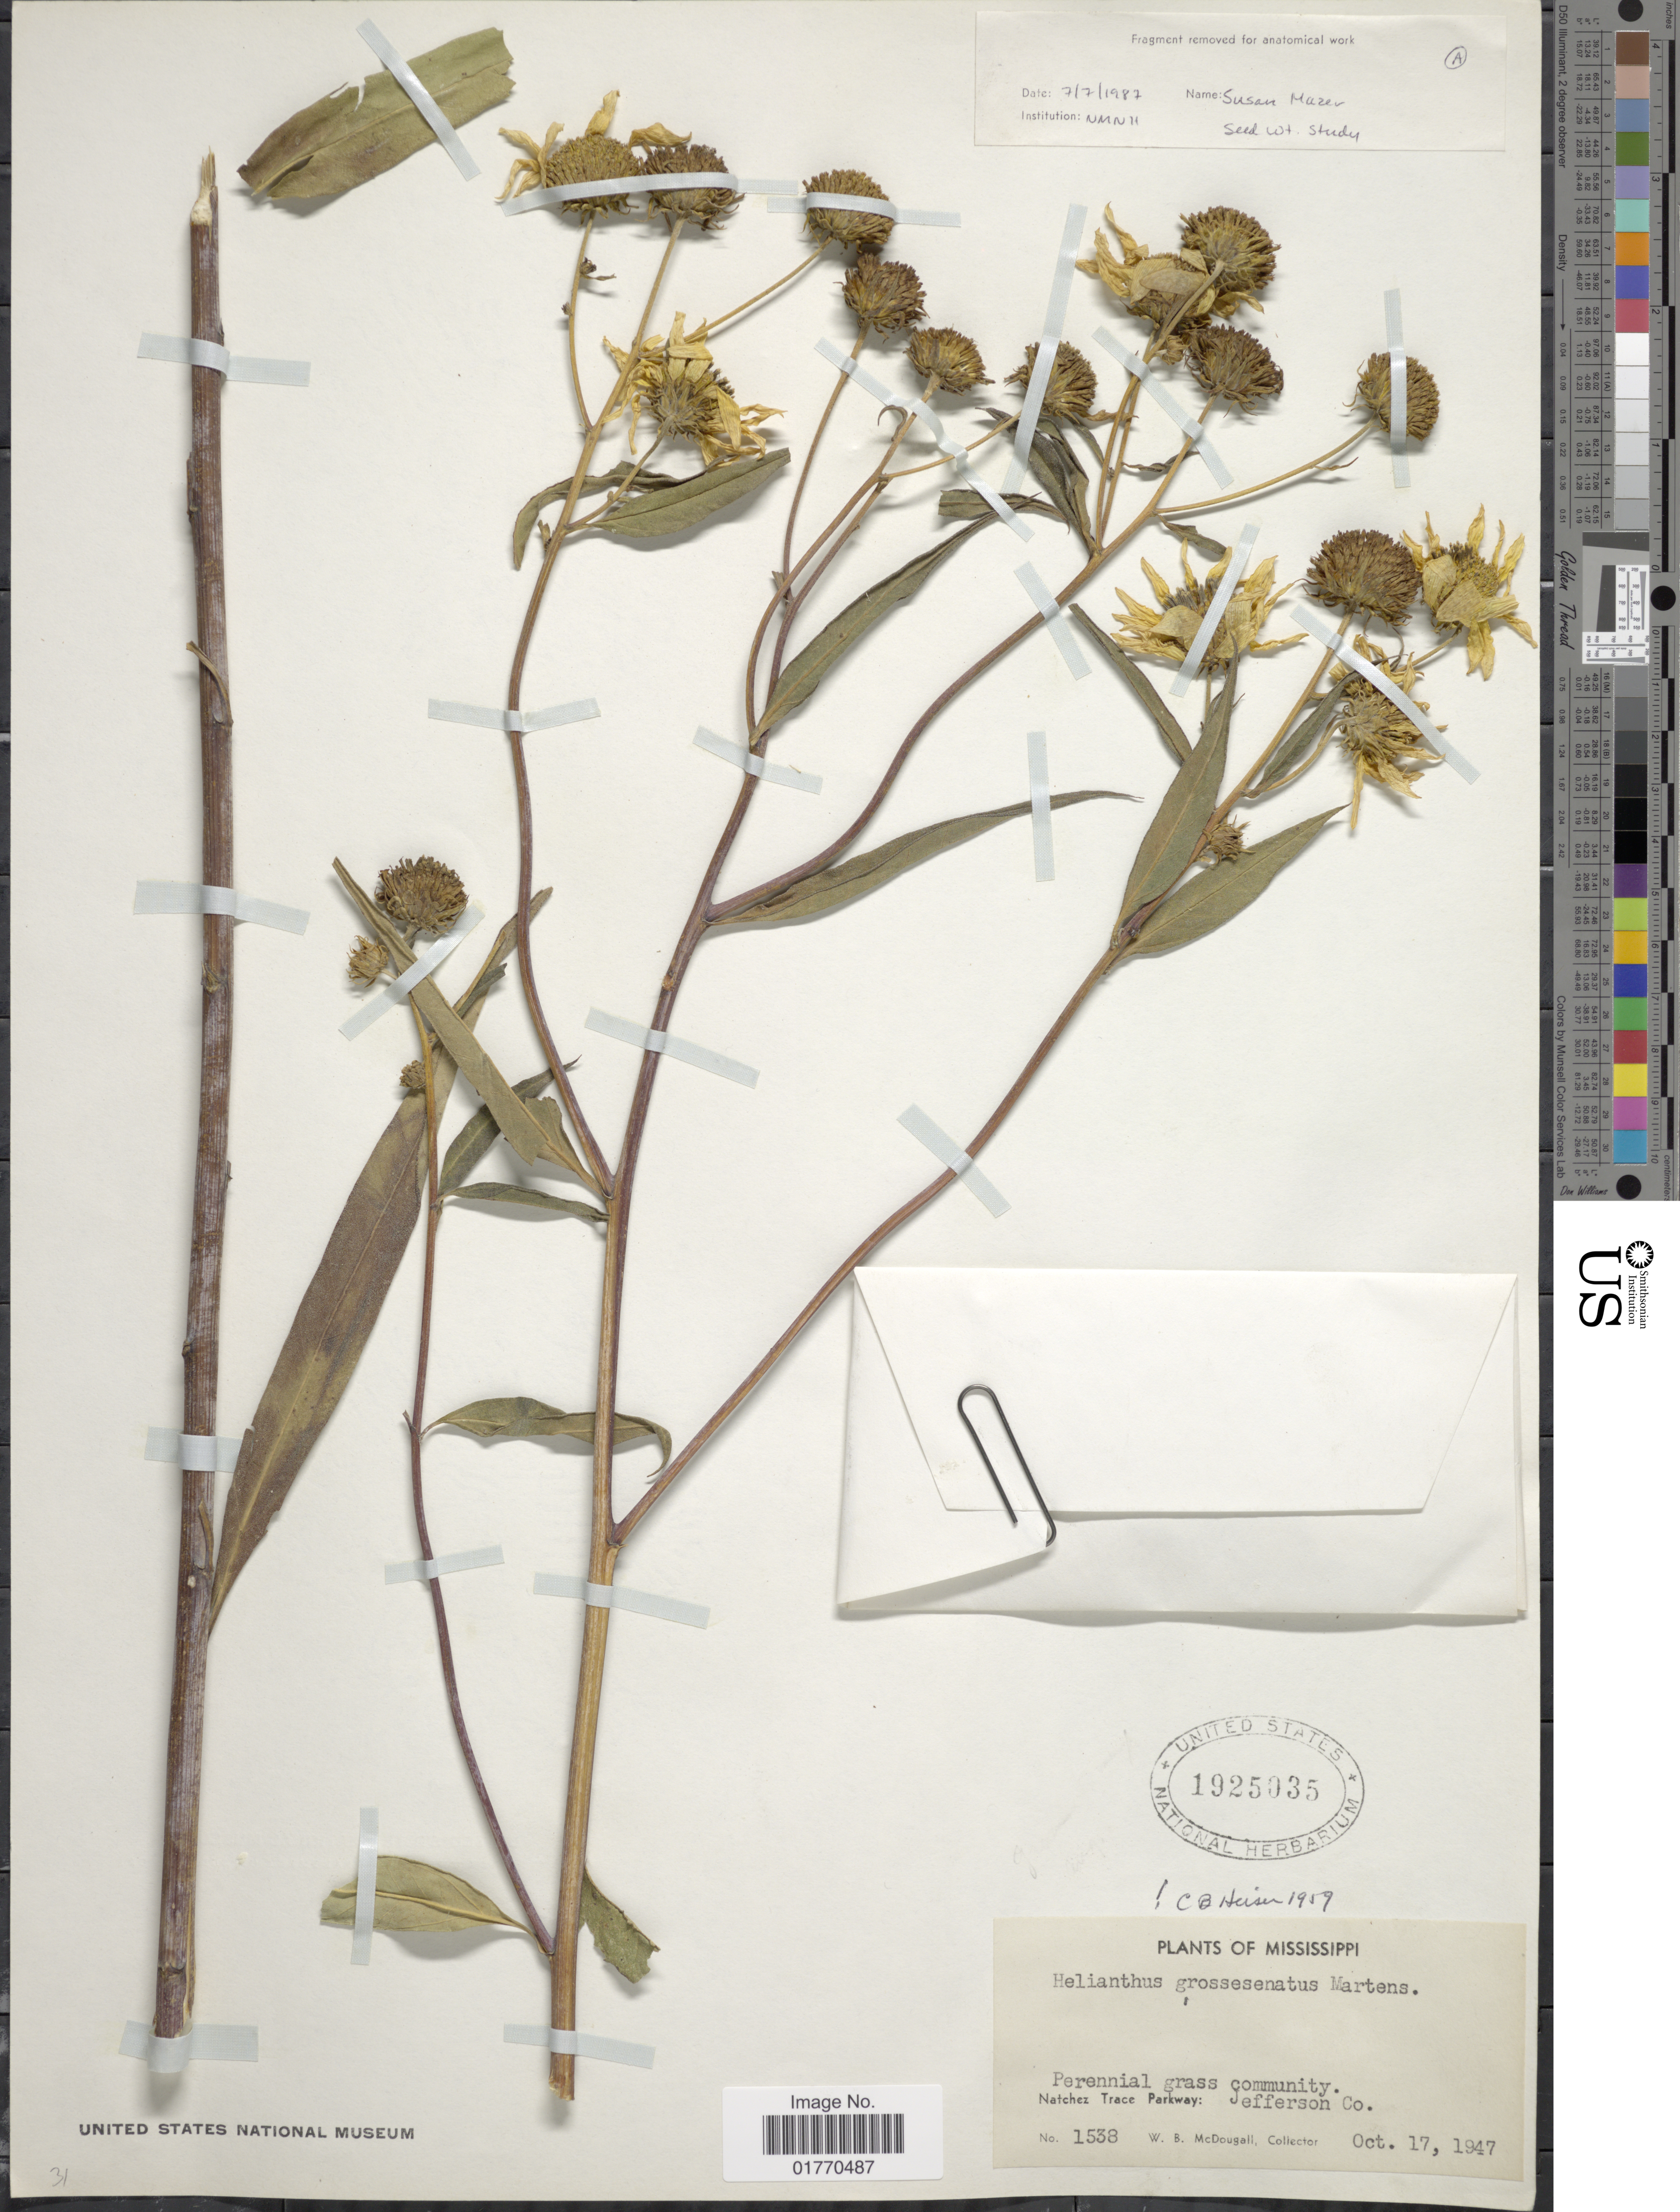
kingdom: Plantae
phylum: Tracheophyta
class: Magnoliopsida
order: Asterales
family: Asteraceae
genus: Helianthus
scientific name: Helianthus grosseserratus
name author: M. Martens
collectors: W. B. McDougall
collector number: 1538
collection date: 1947-10-17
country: United States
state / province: Mississippi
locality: Perennial grass community, Natchez Trace Parkway: Jefferson Co;.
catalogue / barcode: US 1925035